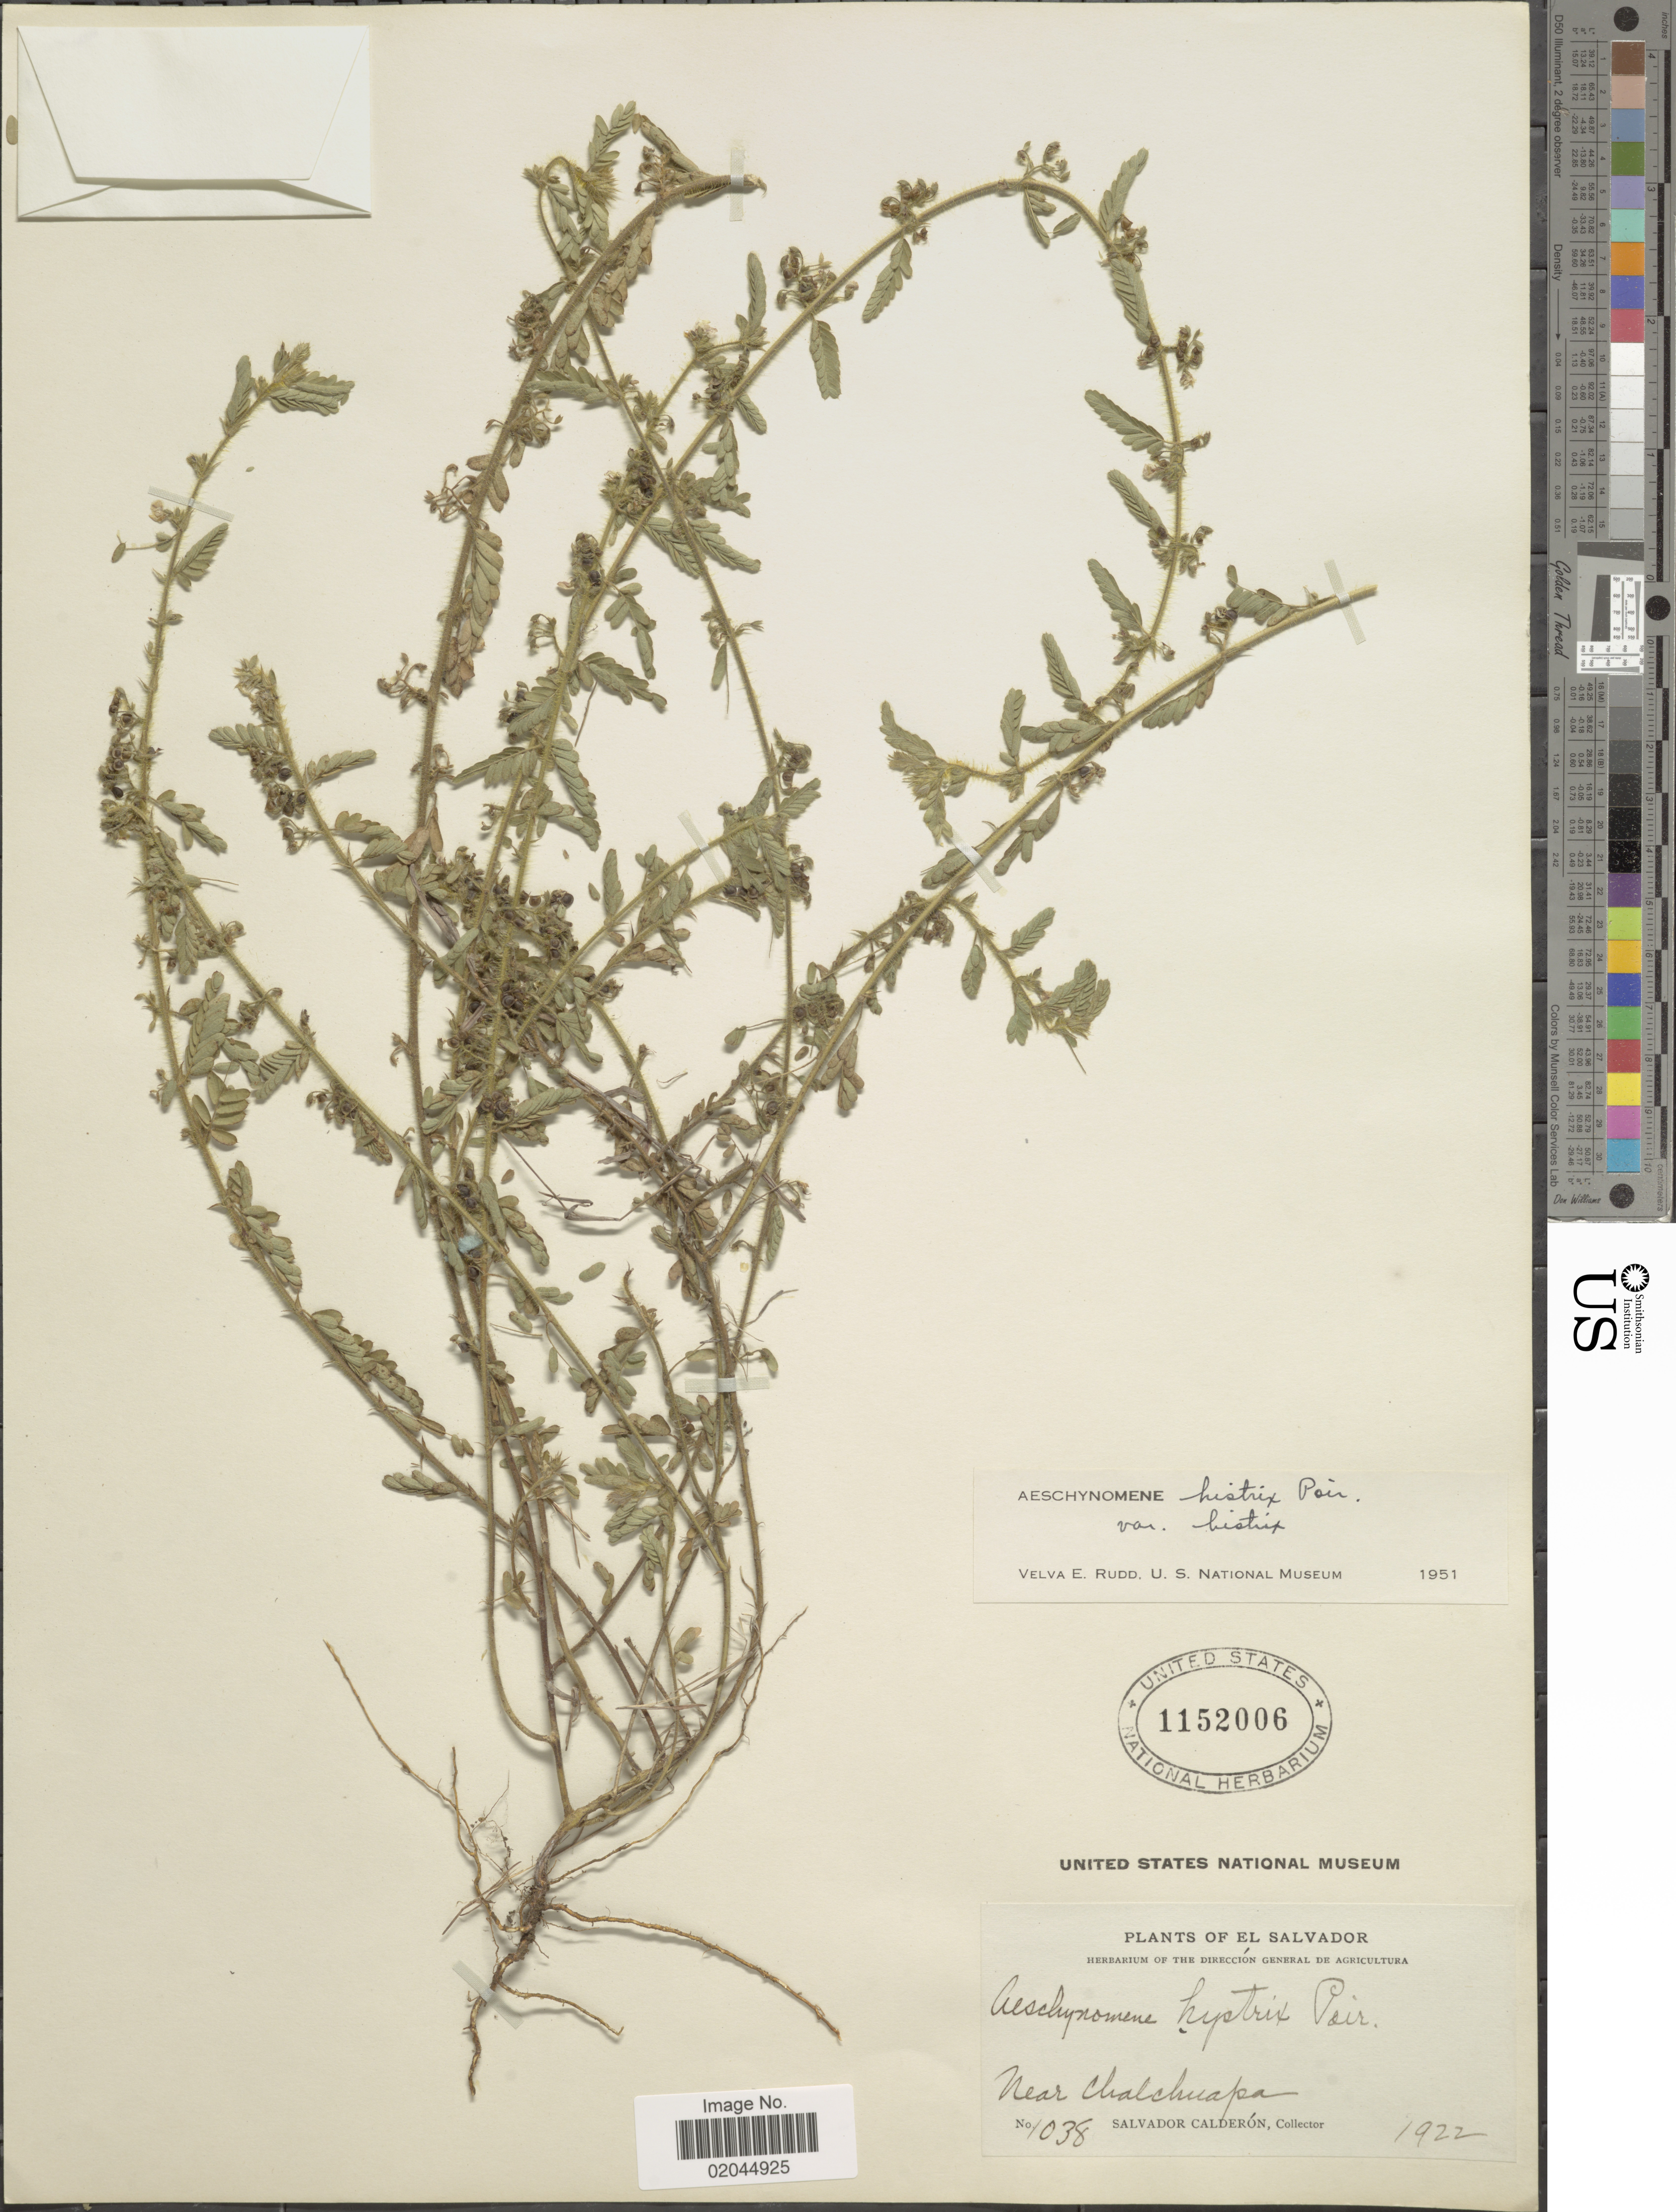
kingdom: Plantae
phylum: Tracheophyta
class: Magnoliopsida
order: Fabales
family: Fabaceae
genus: Aeschynomene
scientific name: Aeschynomene histrix var. histrix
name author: Poir.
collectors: S. Calderón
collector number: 1038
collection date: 1922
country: El Salvador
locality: Near Chalchuapa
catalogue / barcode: US 1152006